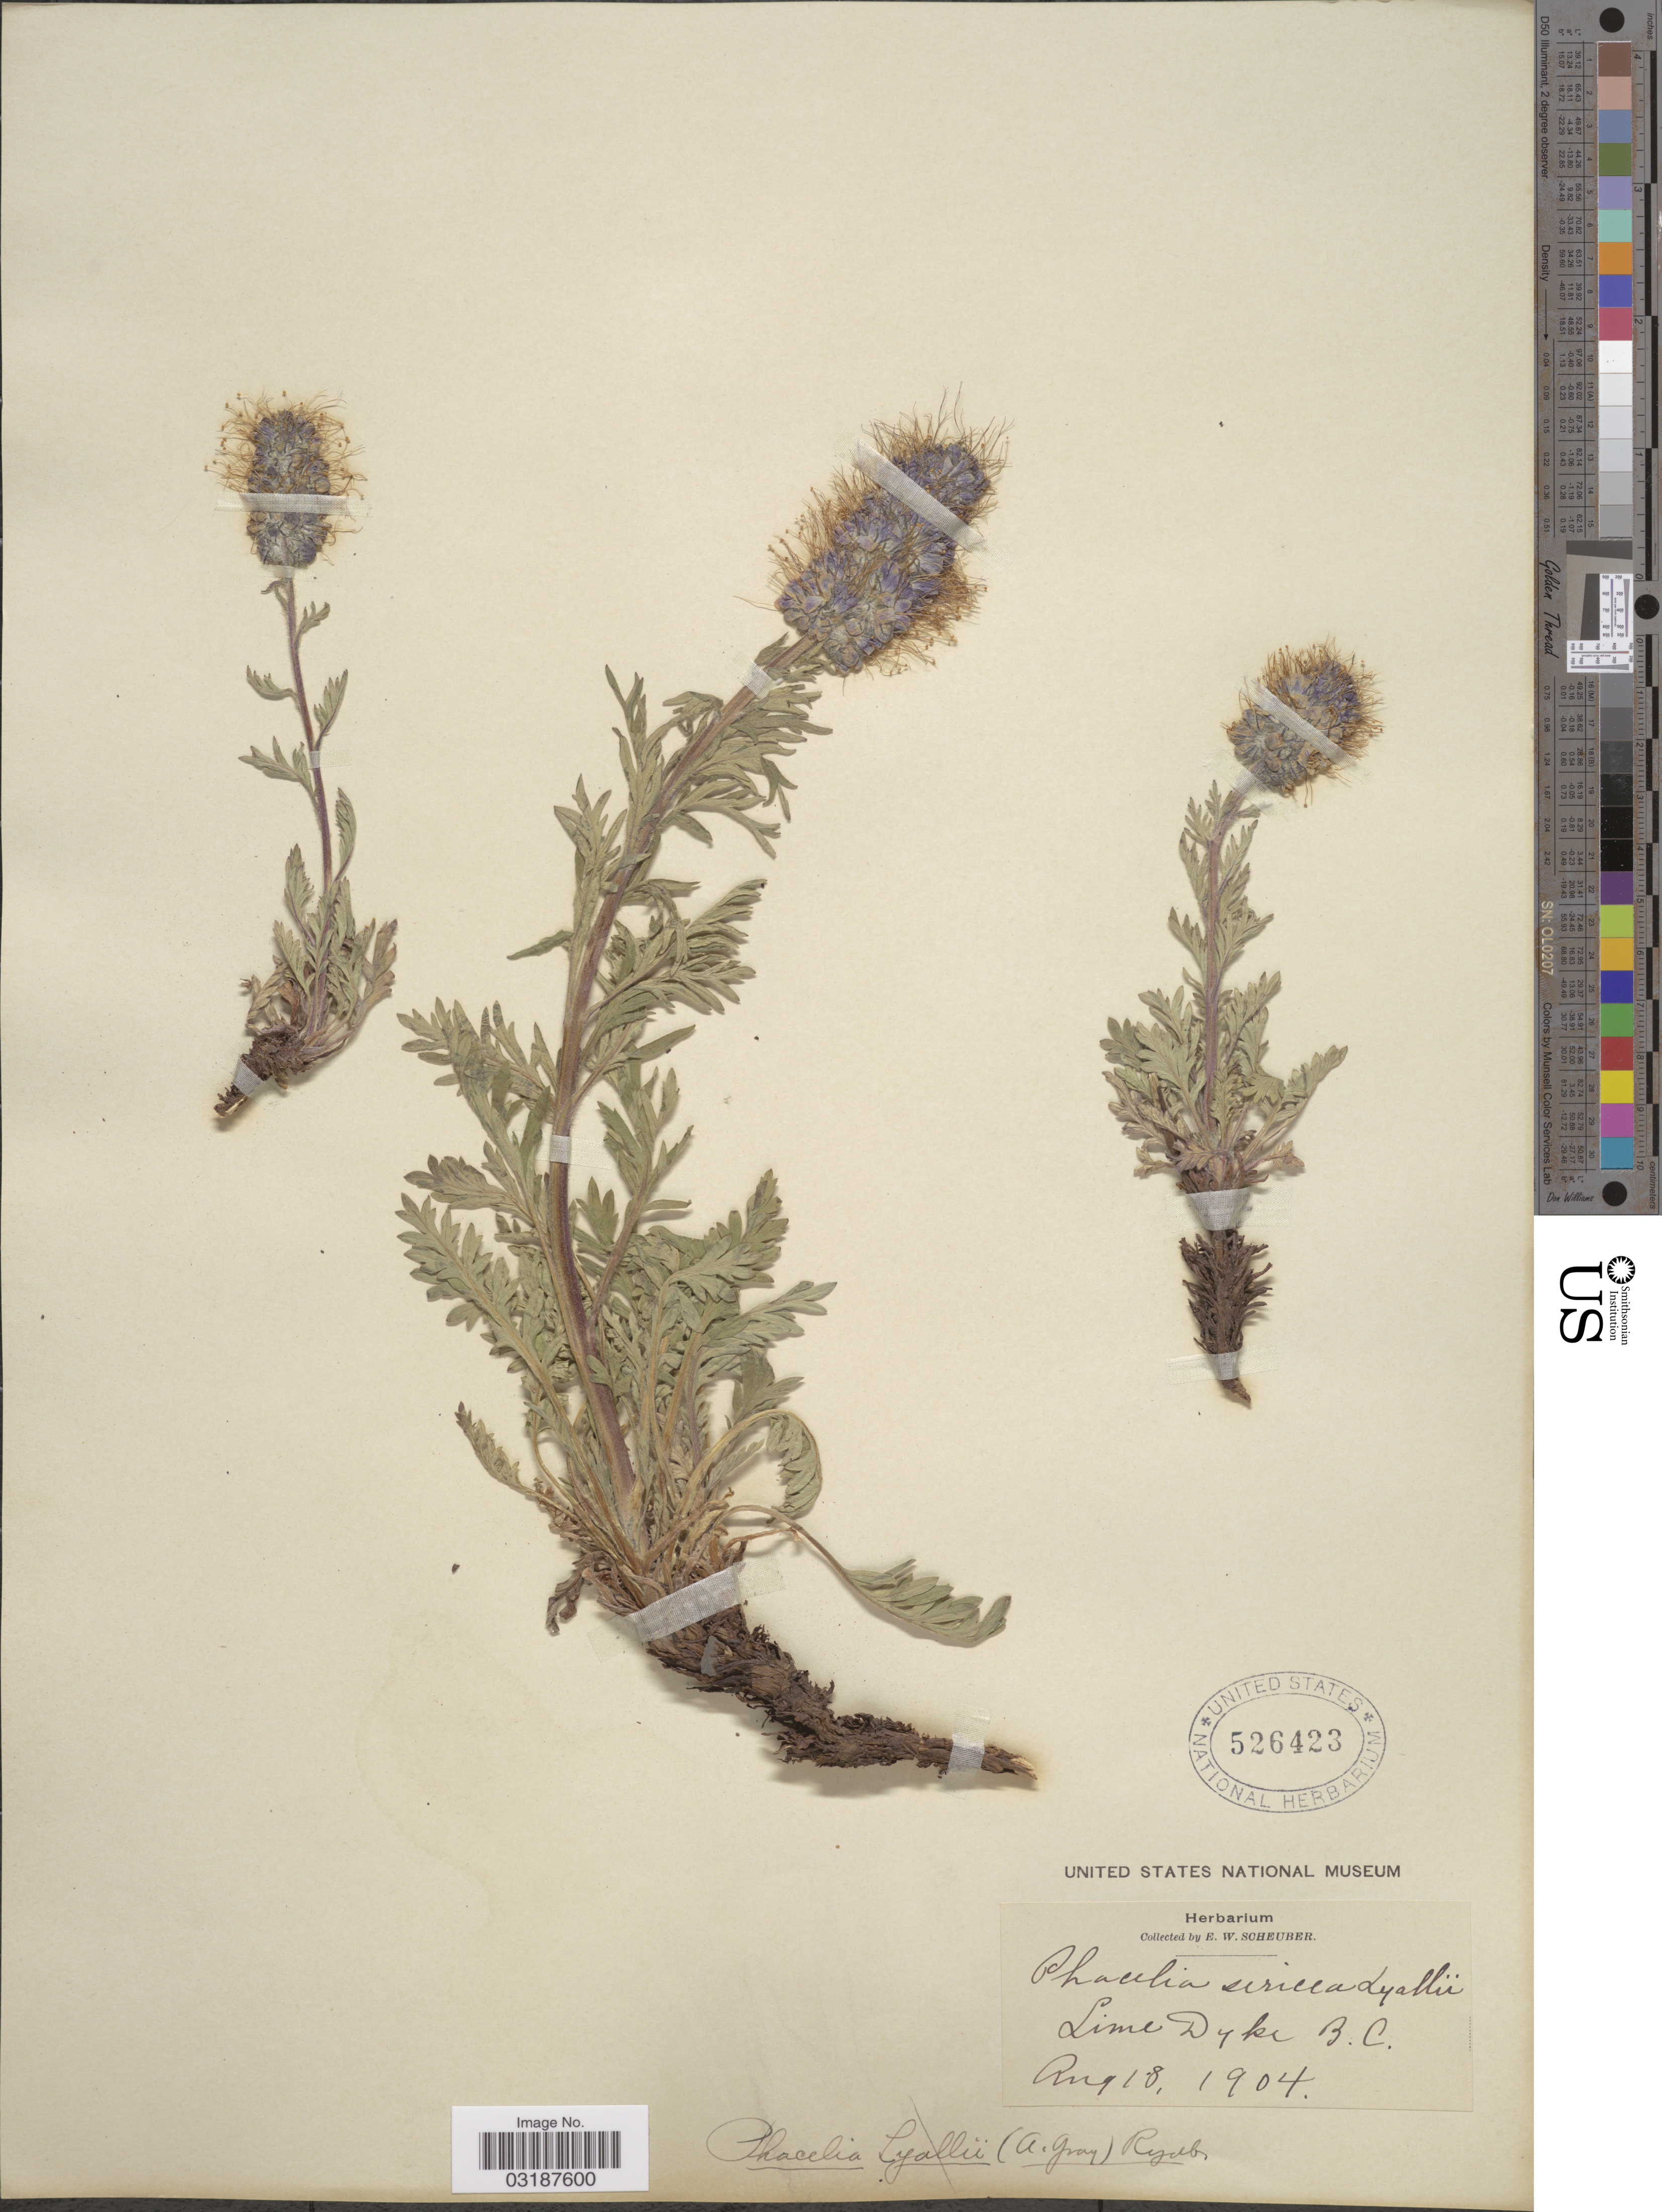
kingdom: Plantae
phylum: Tracheophyta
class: Magnoliopsida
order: Boraginales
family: Hydrophyllaceae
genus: Phacelia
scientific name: Phacelia sericea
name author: (Graham) A. Gray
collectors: E. Scheuber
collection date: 1904-08-18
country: Canada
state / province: British Columbia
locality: Lime Dyke.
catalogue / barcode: US 526423